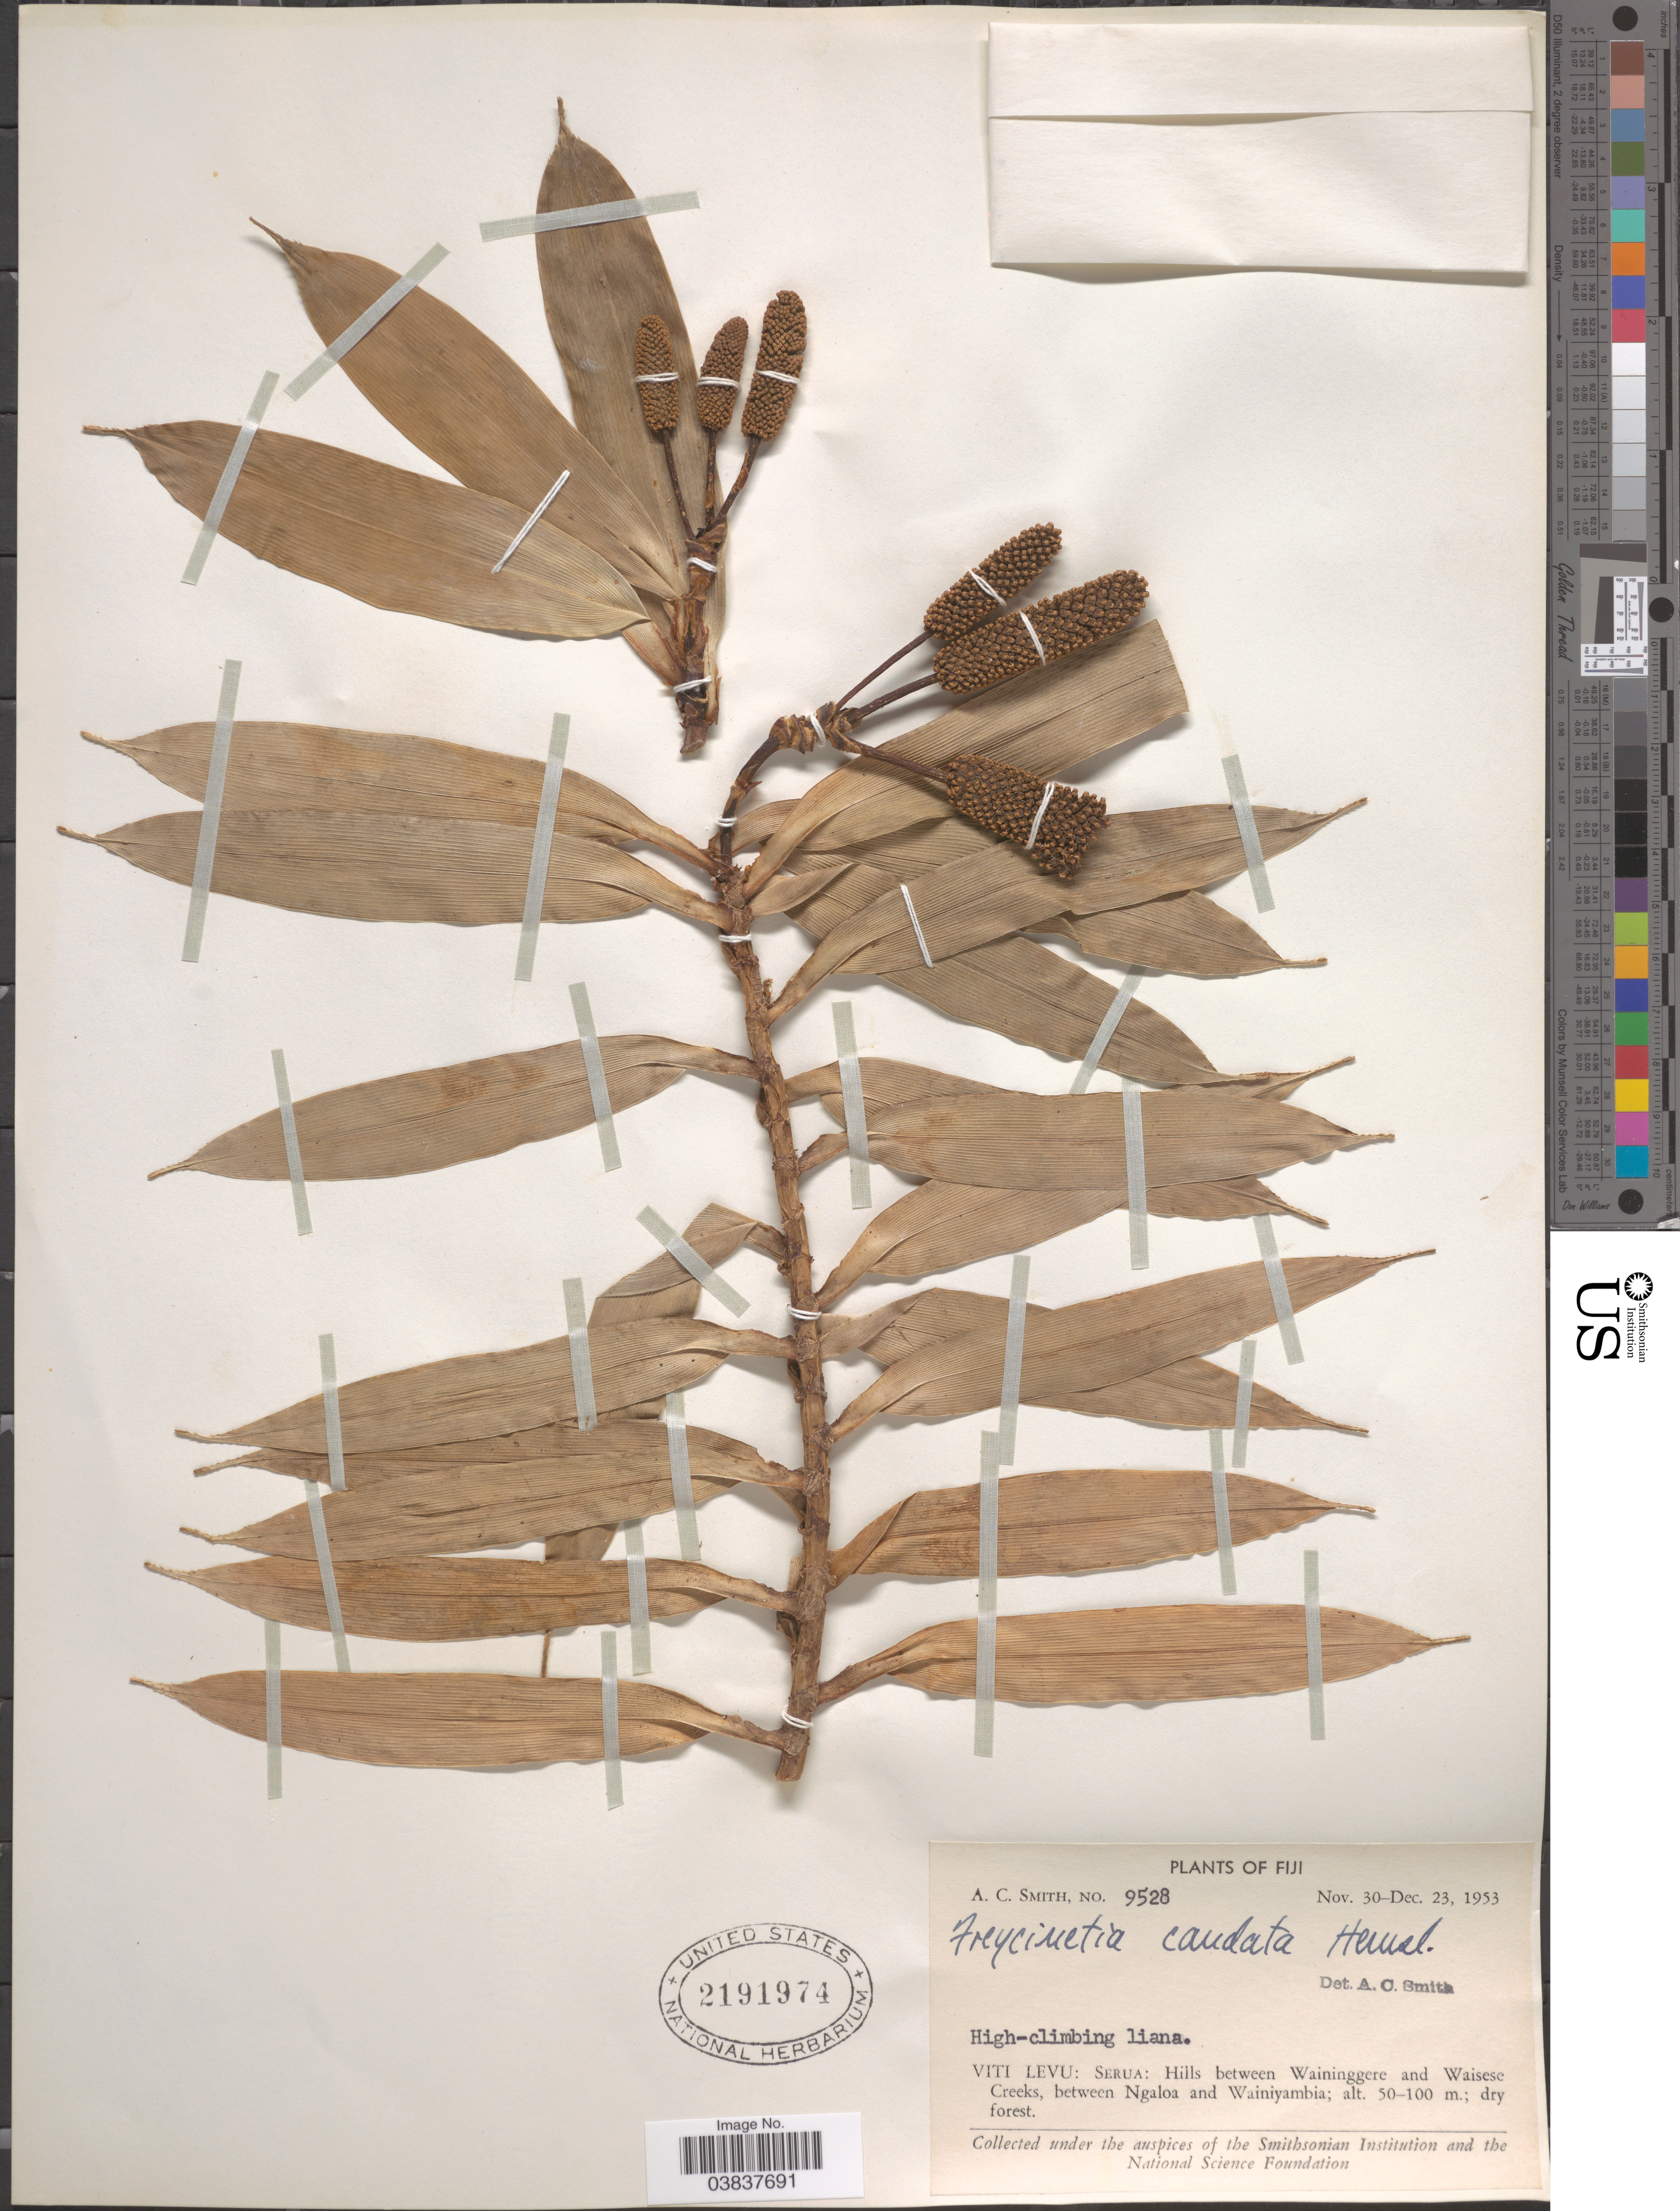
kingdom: Plantae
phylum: Tracheophyta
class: Liliopsida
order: Pandanales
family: Pandanaceae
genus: Freycinetia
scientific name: Freycinetia caudata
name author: Hemsl.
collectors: A. C. Smith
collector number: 9528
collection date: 1953-11-30/1953-12-23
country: Fiji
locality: Viti Levu: Serua: Hills between Waininggere and Waisese Creeks, between Ngaloa and Wainiyambia.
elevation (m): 50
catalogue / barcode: US 2191974